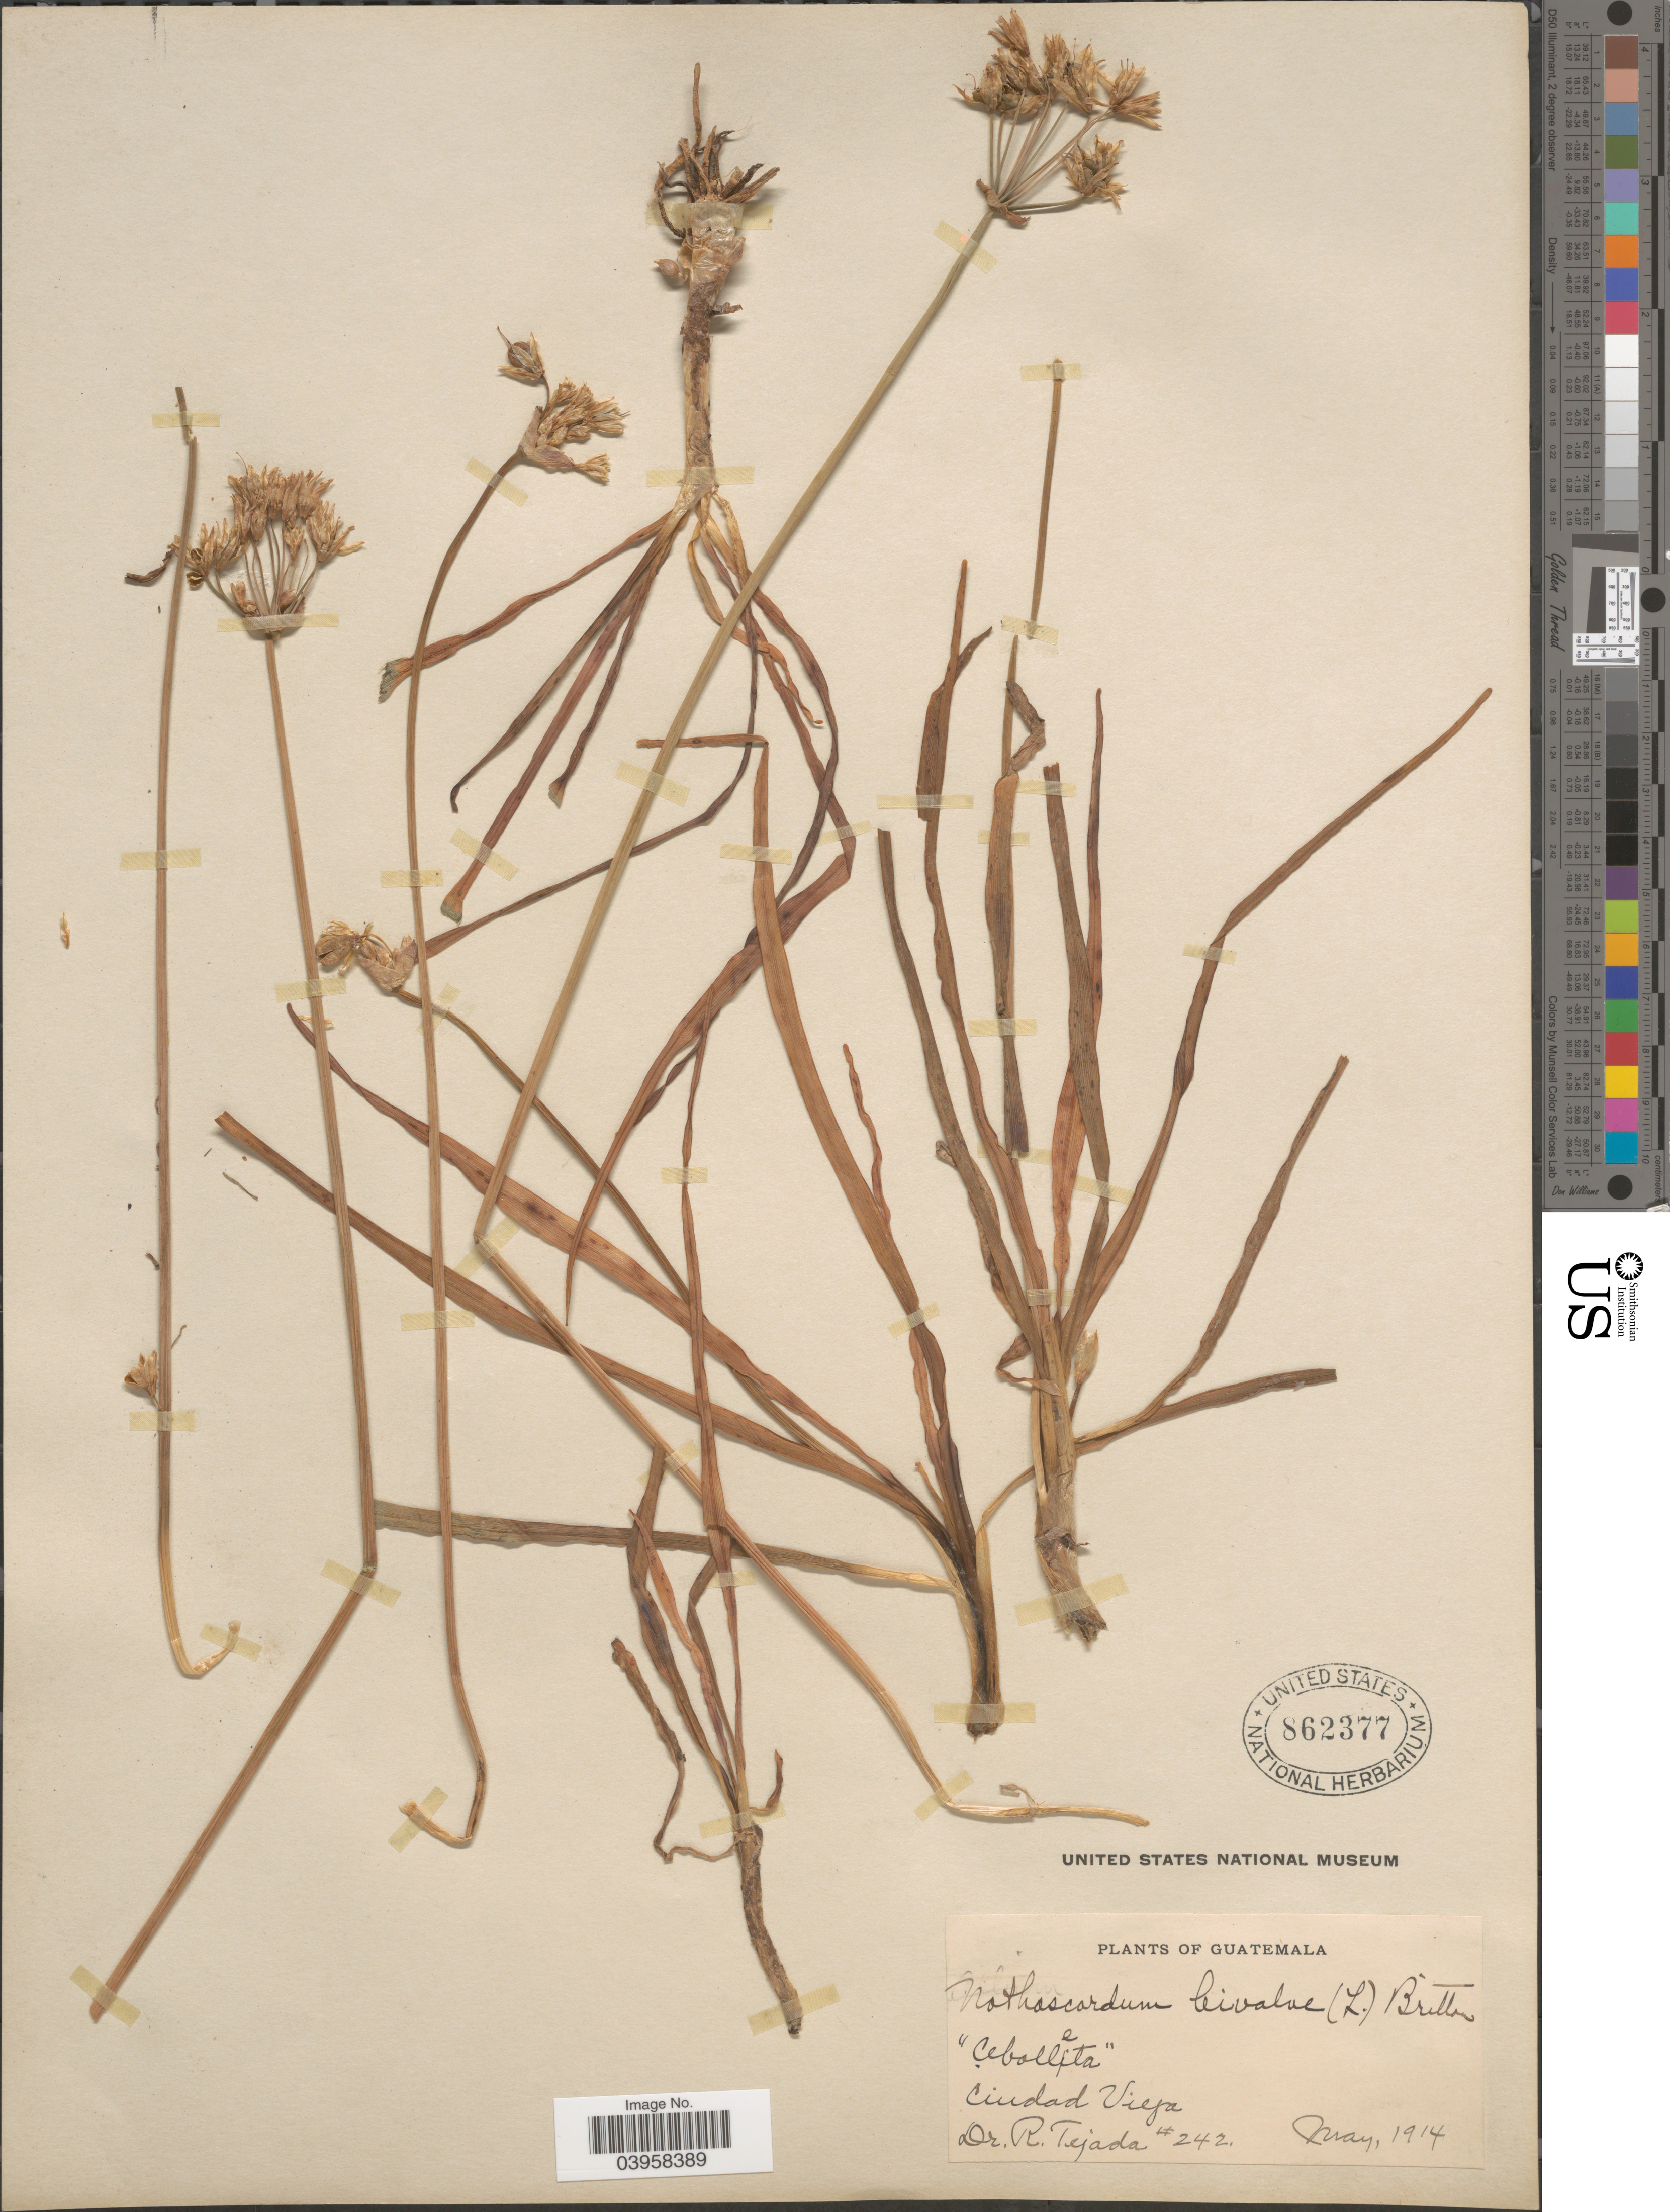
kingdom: Plantae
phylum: Tracheophyta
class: Liliopsida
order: Asparagales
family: Amaryllidaceae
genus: Nothoscordum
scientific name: Nothoscordum gracile var. gracile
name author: (Aiton) Stearn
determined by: Strong, Mark T., (BOT), Smithsonian Institution - National Museum of Natural History (UNITED STATES)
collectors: R. Tejada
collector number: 242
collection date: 1914-05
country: Guatemala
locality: Ciudad Vieja.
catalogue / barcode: US 862377